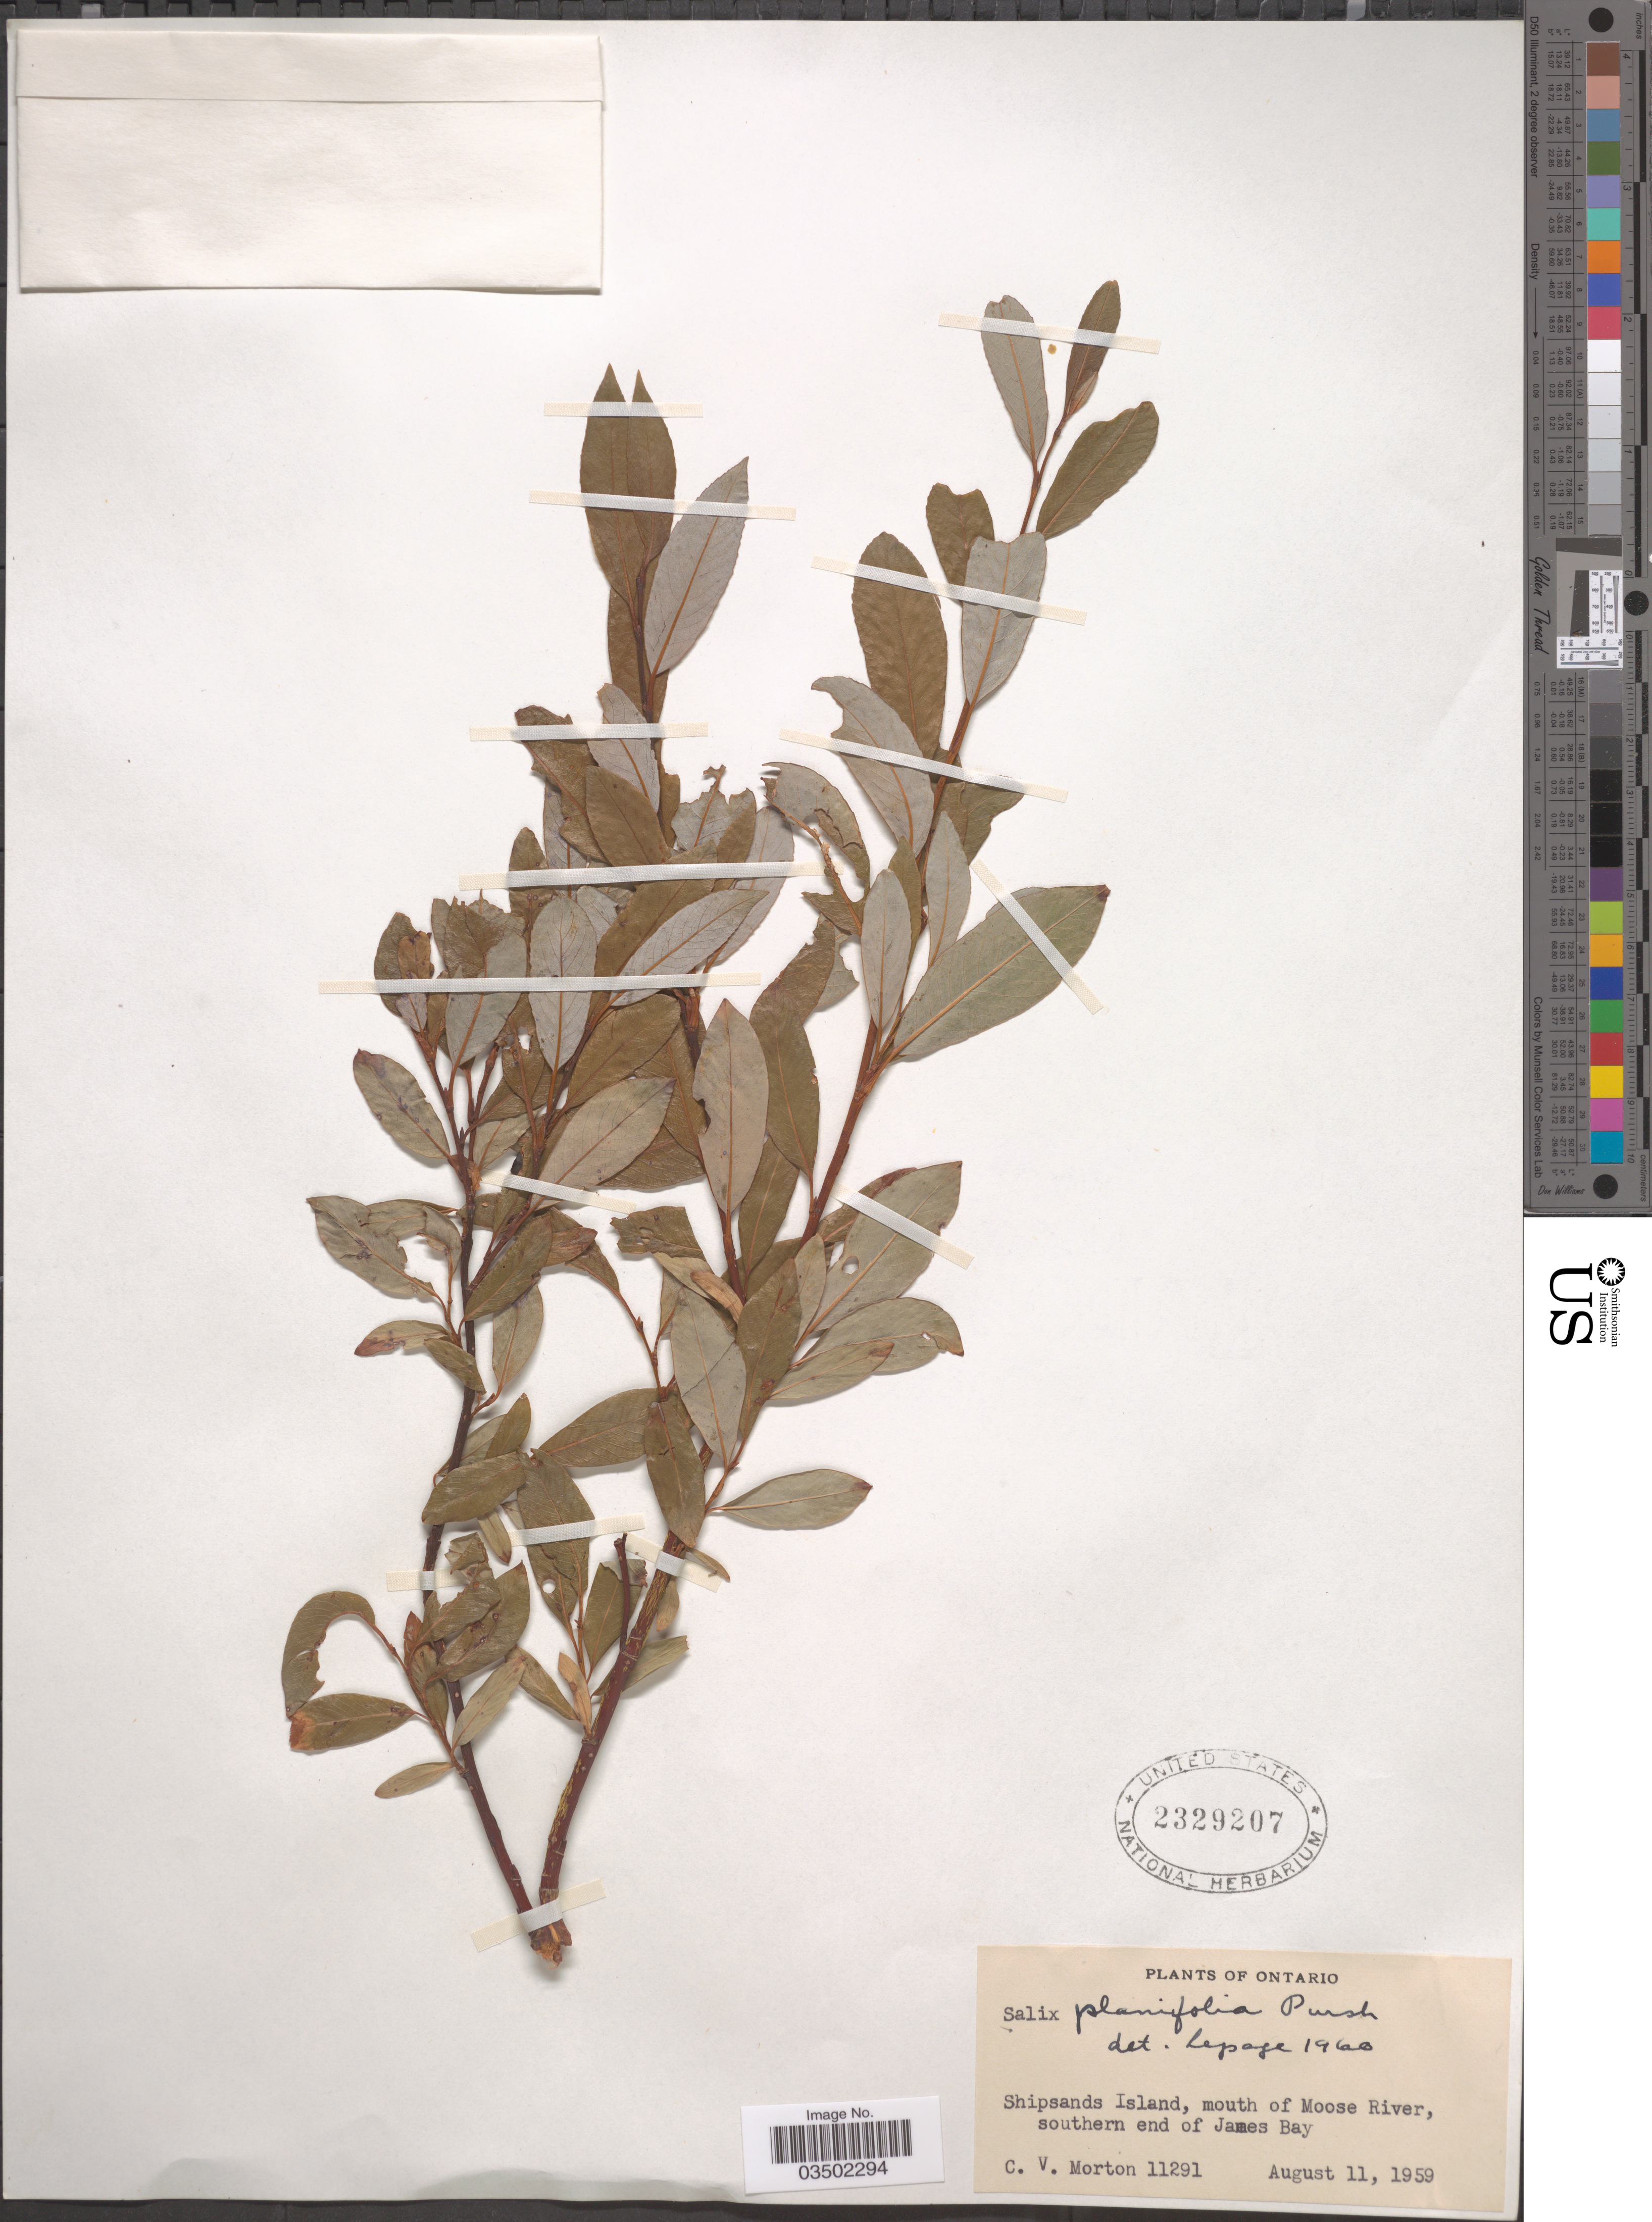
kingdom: Plantae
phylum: Tracheophyta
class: Magnoliopsida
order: Malpighiales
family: Salicaceae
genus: Salix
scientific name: Salix planifolia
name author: Pursh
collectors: C. V. Morton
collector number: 11291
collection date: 1959-08-11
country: Canada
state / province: Ontario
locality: Shipsands Island, mouth of Moose River, southern end of James Bay.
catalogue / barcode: US 2329207